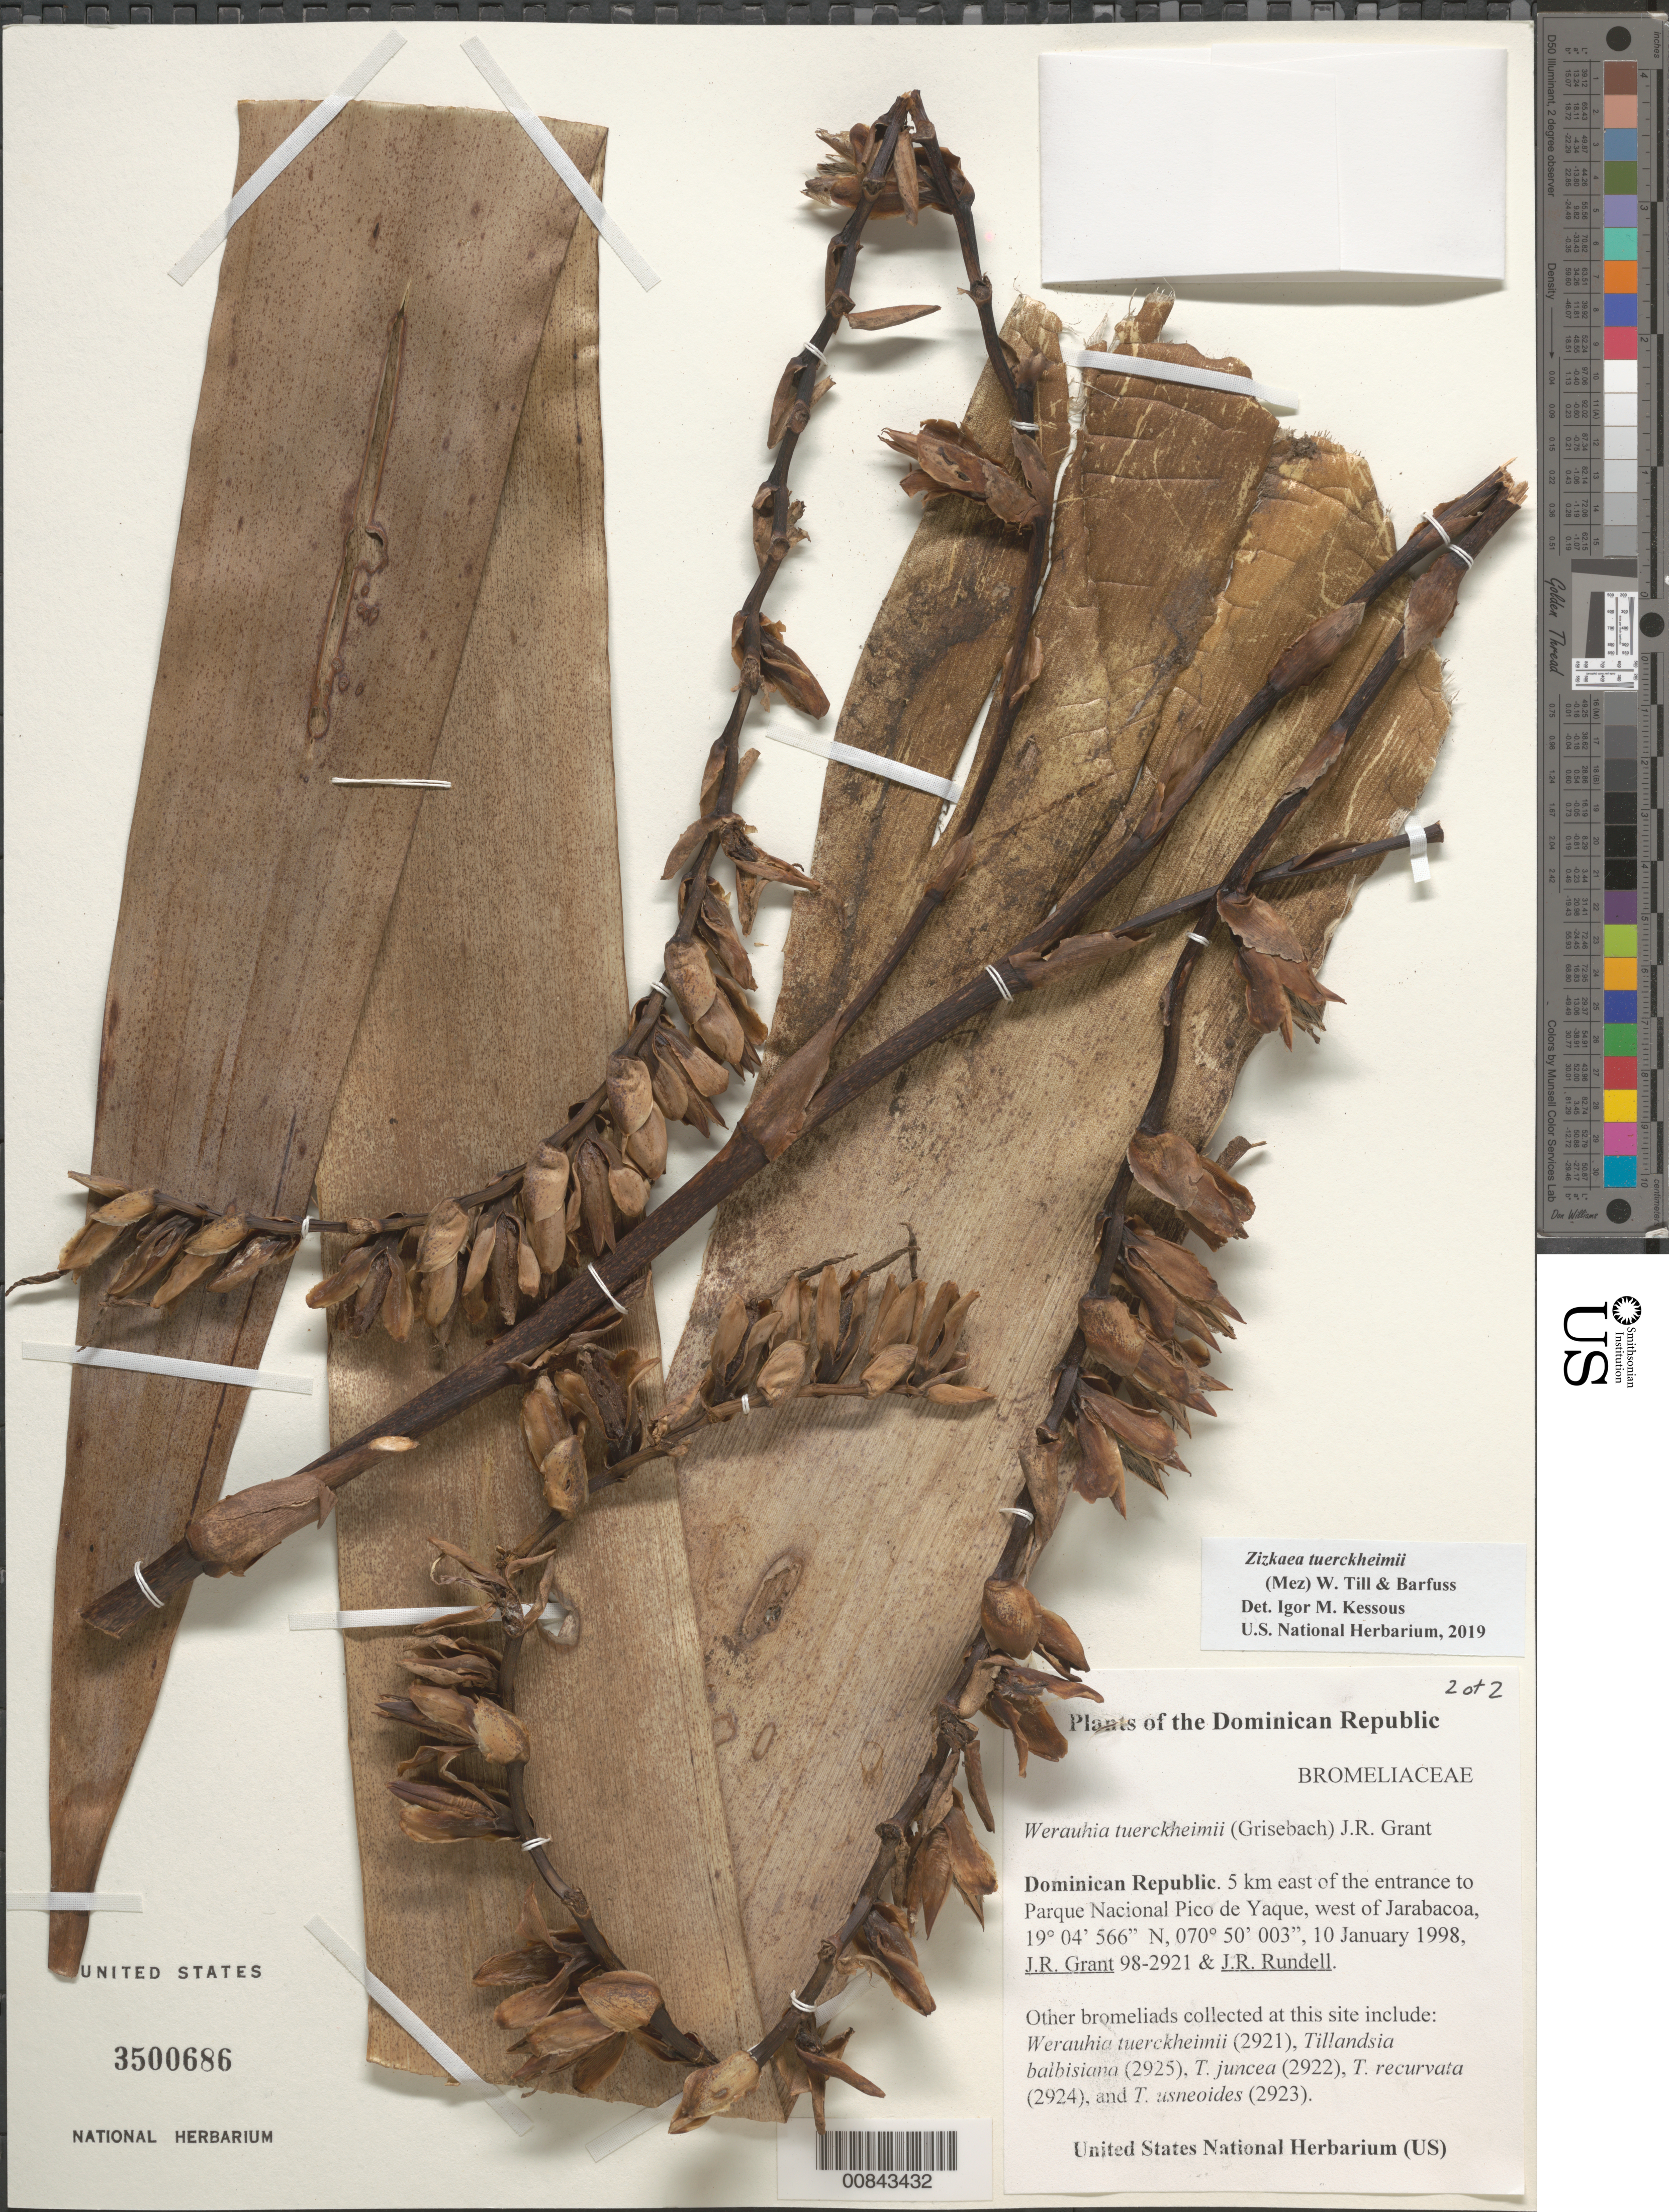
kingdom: Plantae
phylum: Tracheophyta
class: Liliopsida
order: Poales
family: Bromeliaceae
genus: Zizkaea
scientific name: Zizkaea tuerckheimii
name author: (Mez) W. Till & Barfuss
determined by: Kessous, Igor M.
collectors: J. R. Grant & J. R. Rundell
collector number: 982921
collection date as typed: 10 Jan 1998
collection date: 1998-01-10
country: Dominican Republic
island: Hispaniola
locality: Parque Nacional Pico de Yaque, 5 km east of entrance to, W of Jarabacoa.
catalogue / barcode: US 3500686